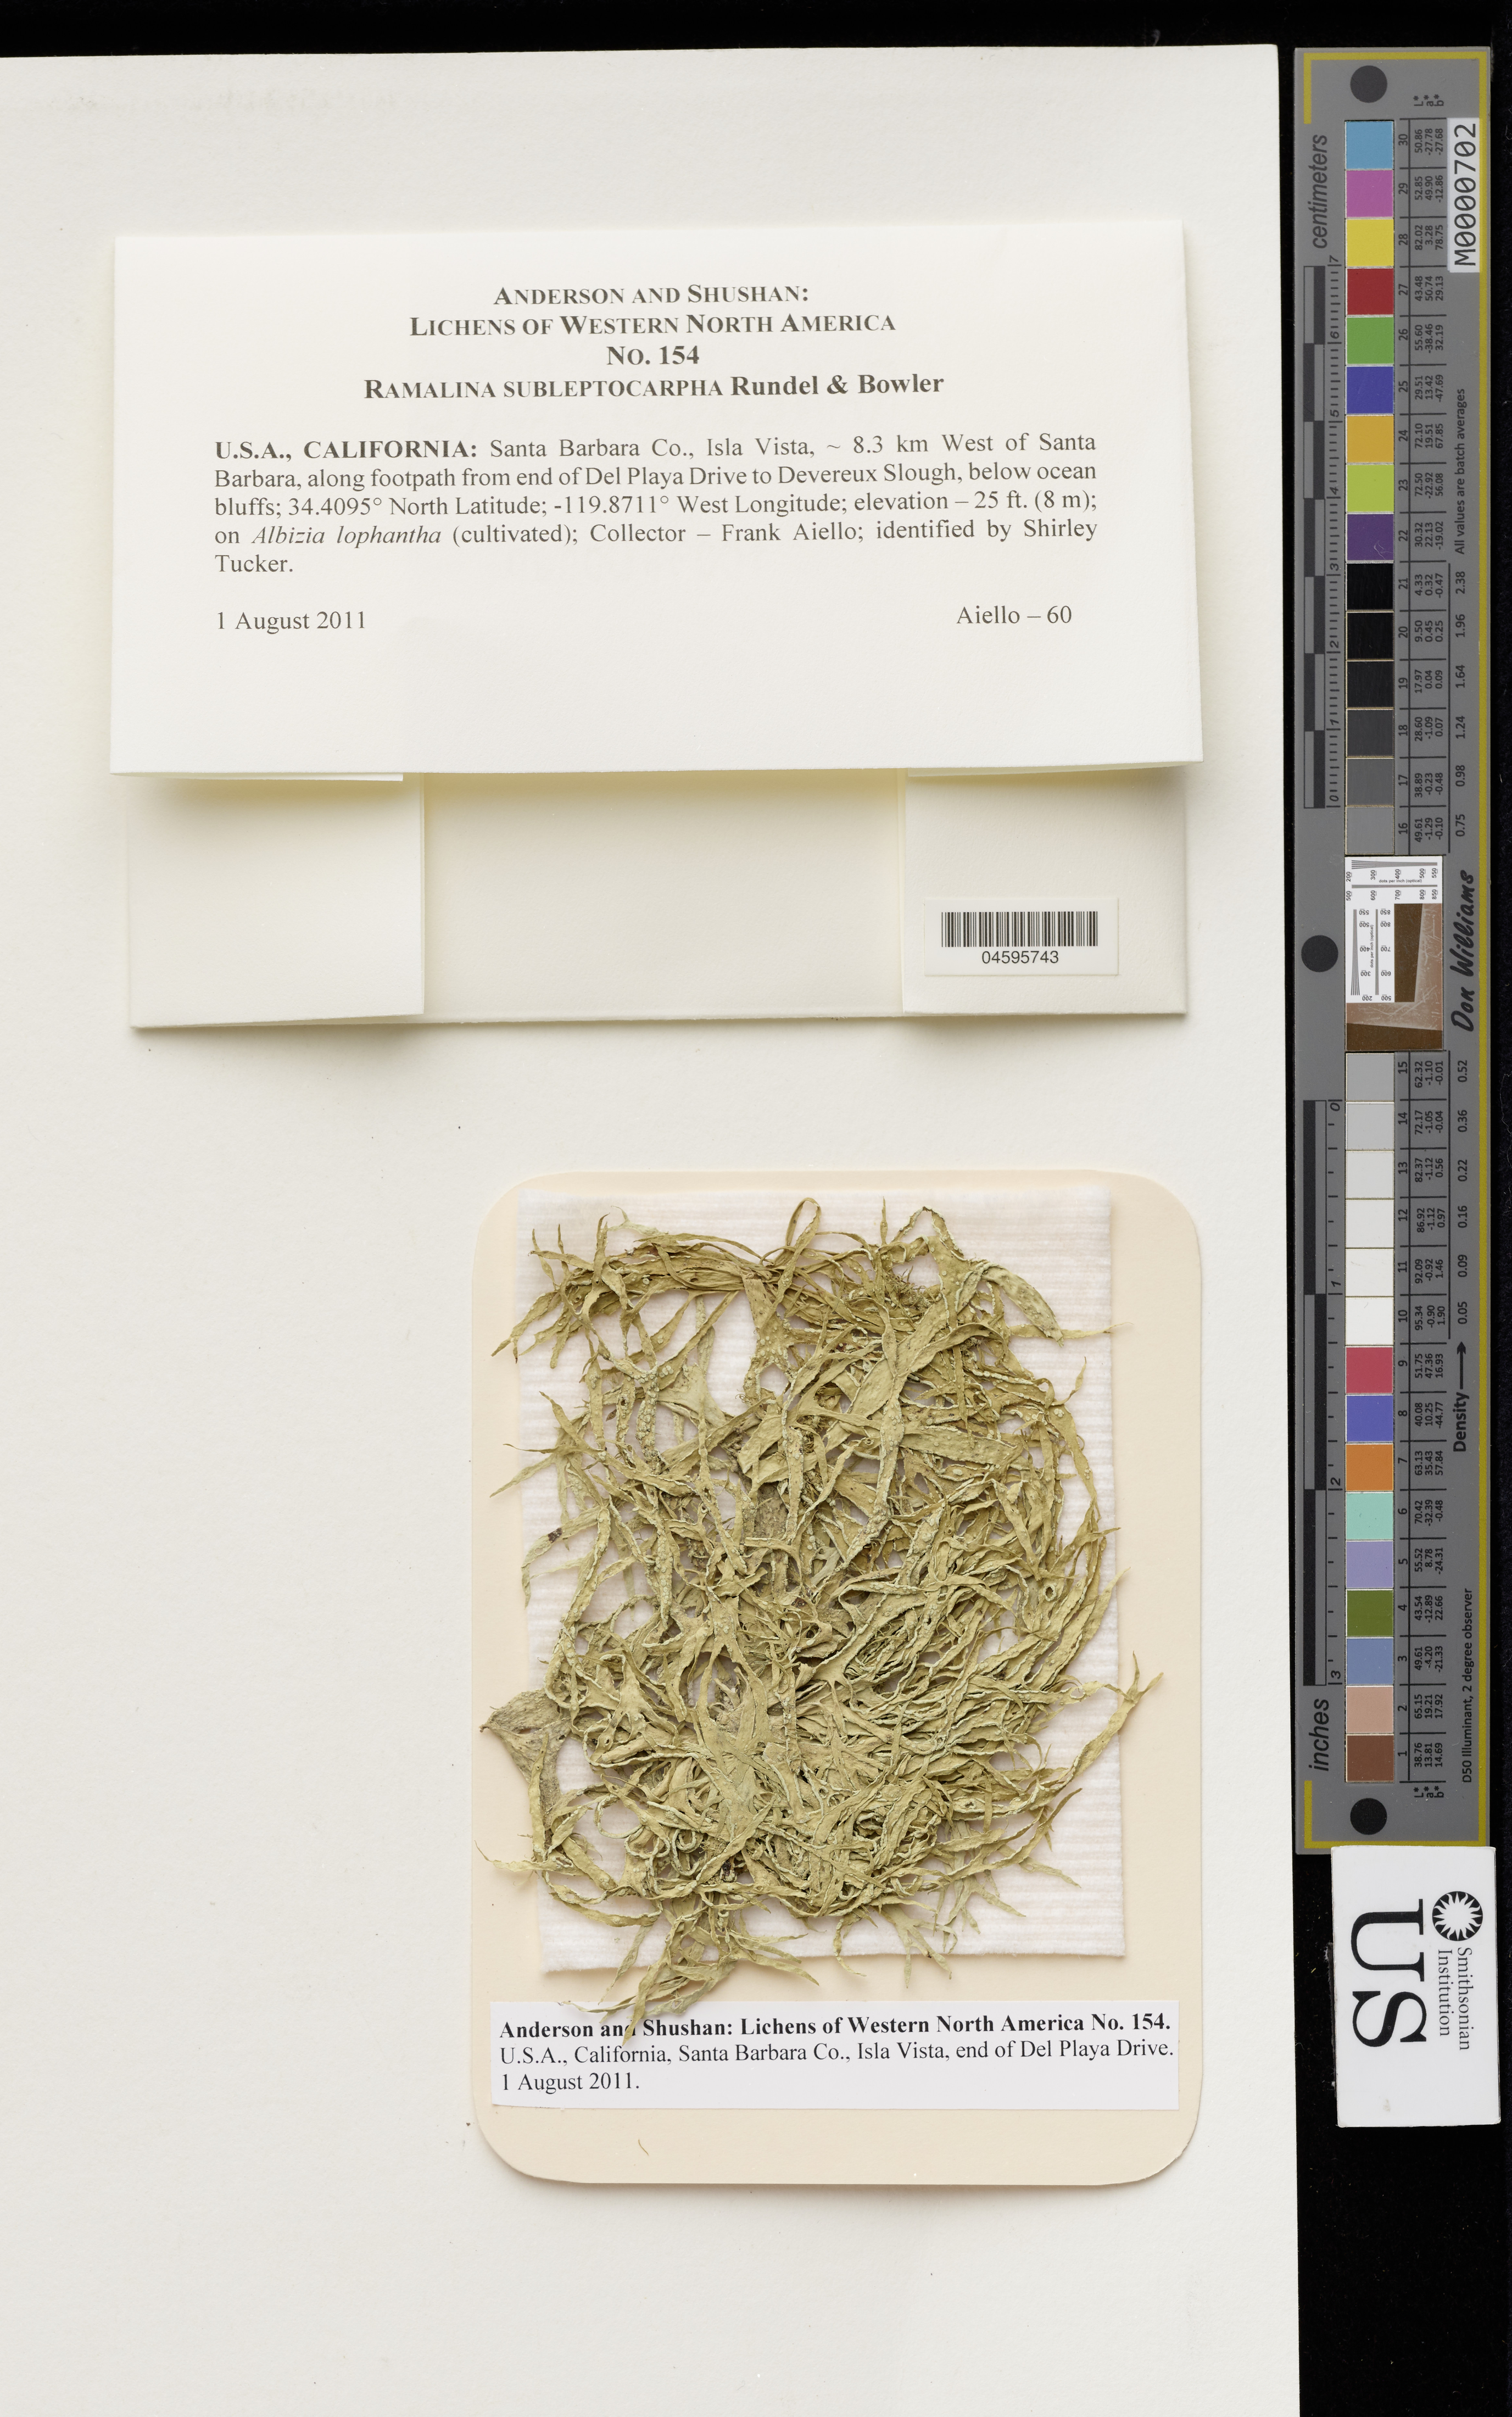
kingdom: Fungi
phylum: Ascomycota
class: Lecanoromycetes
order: Lecanorales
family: Ramalinaceae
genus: Ramalina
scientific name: Ramalina subleptocarpha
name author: Rundel & Bowler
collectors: A. Aiello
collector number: Aiello - 60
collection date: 2011-08-01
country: United States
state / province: California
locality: Santa Barbara Co., Isla Vista, ~ 8.3 km West of Santa Barbara, along footpath from end of Del Playa Drive to Devereux Slough, below ocean bluffs.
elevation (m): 8